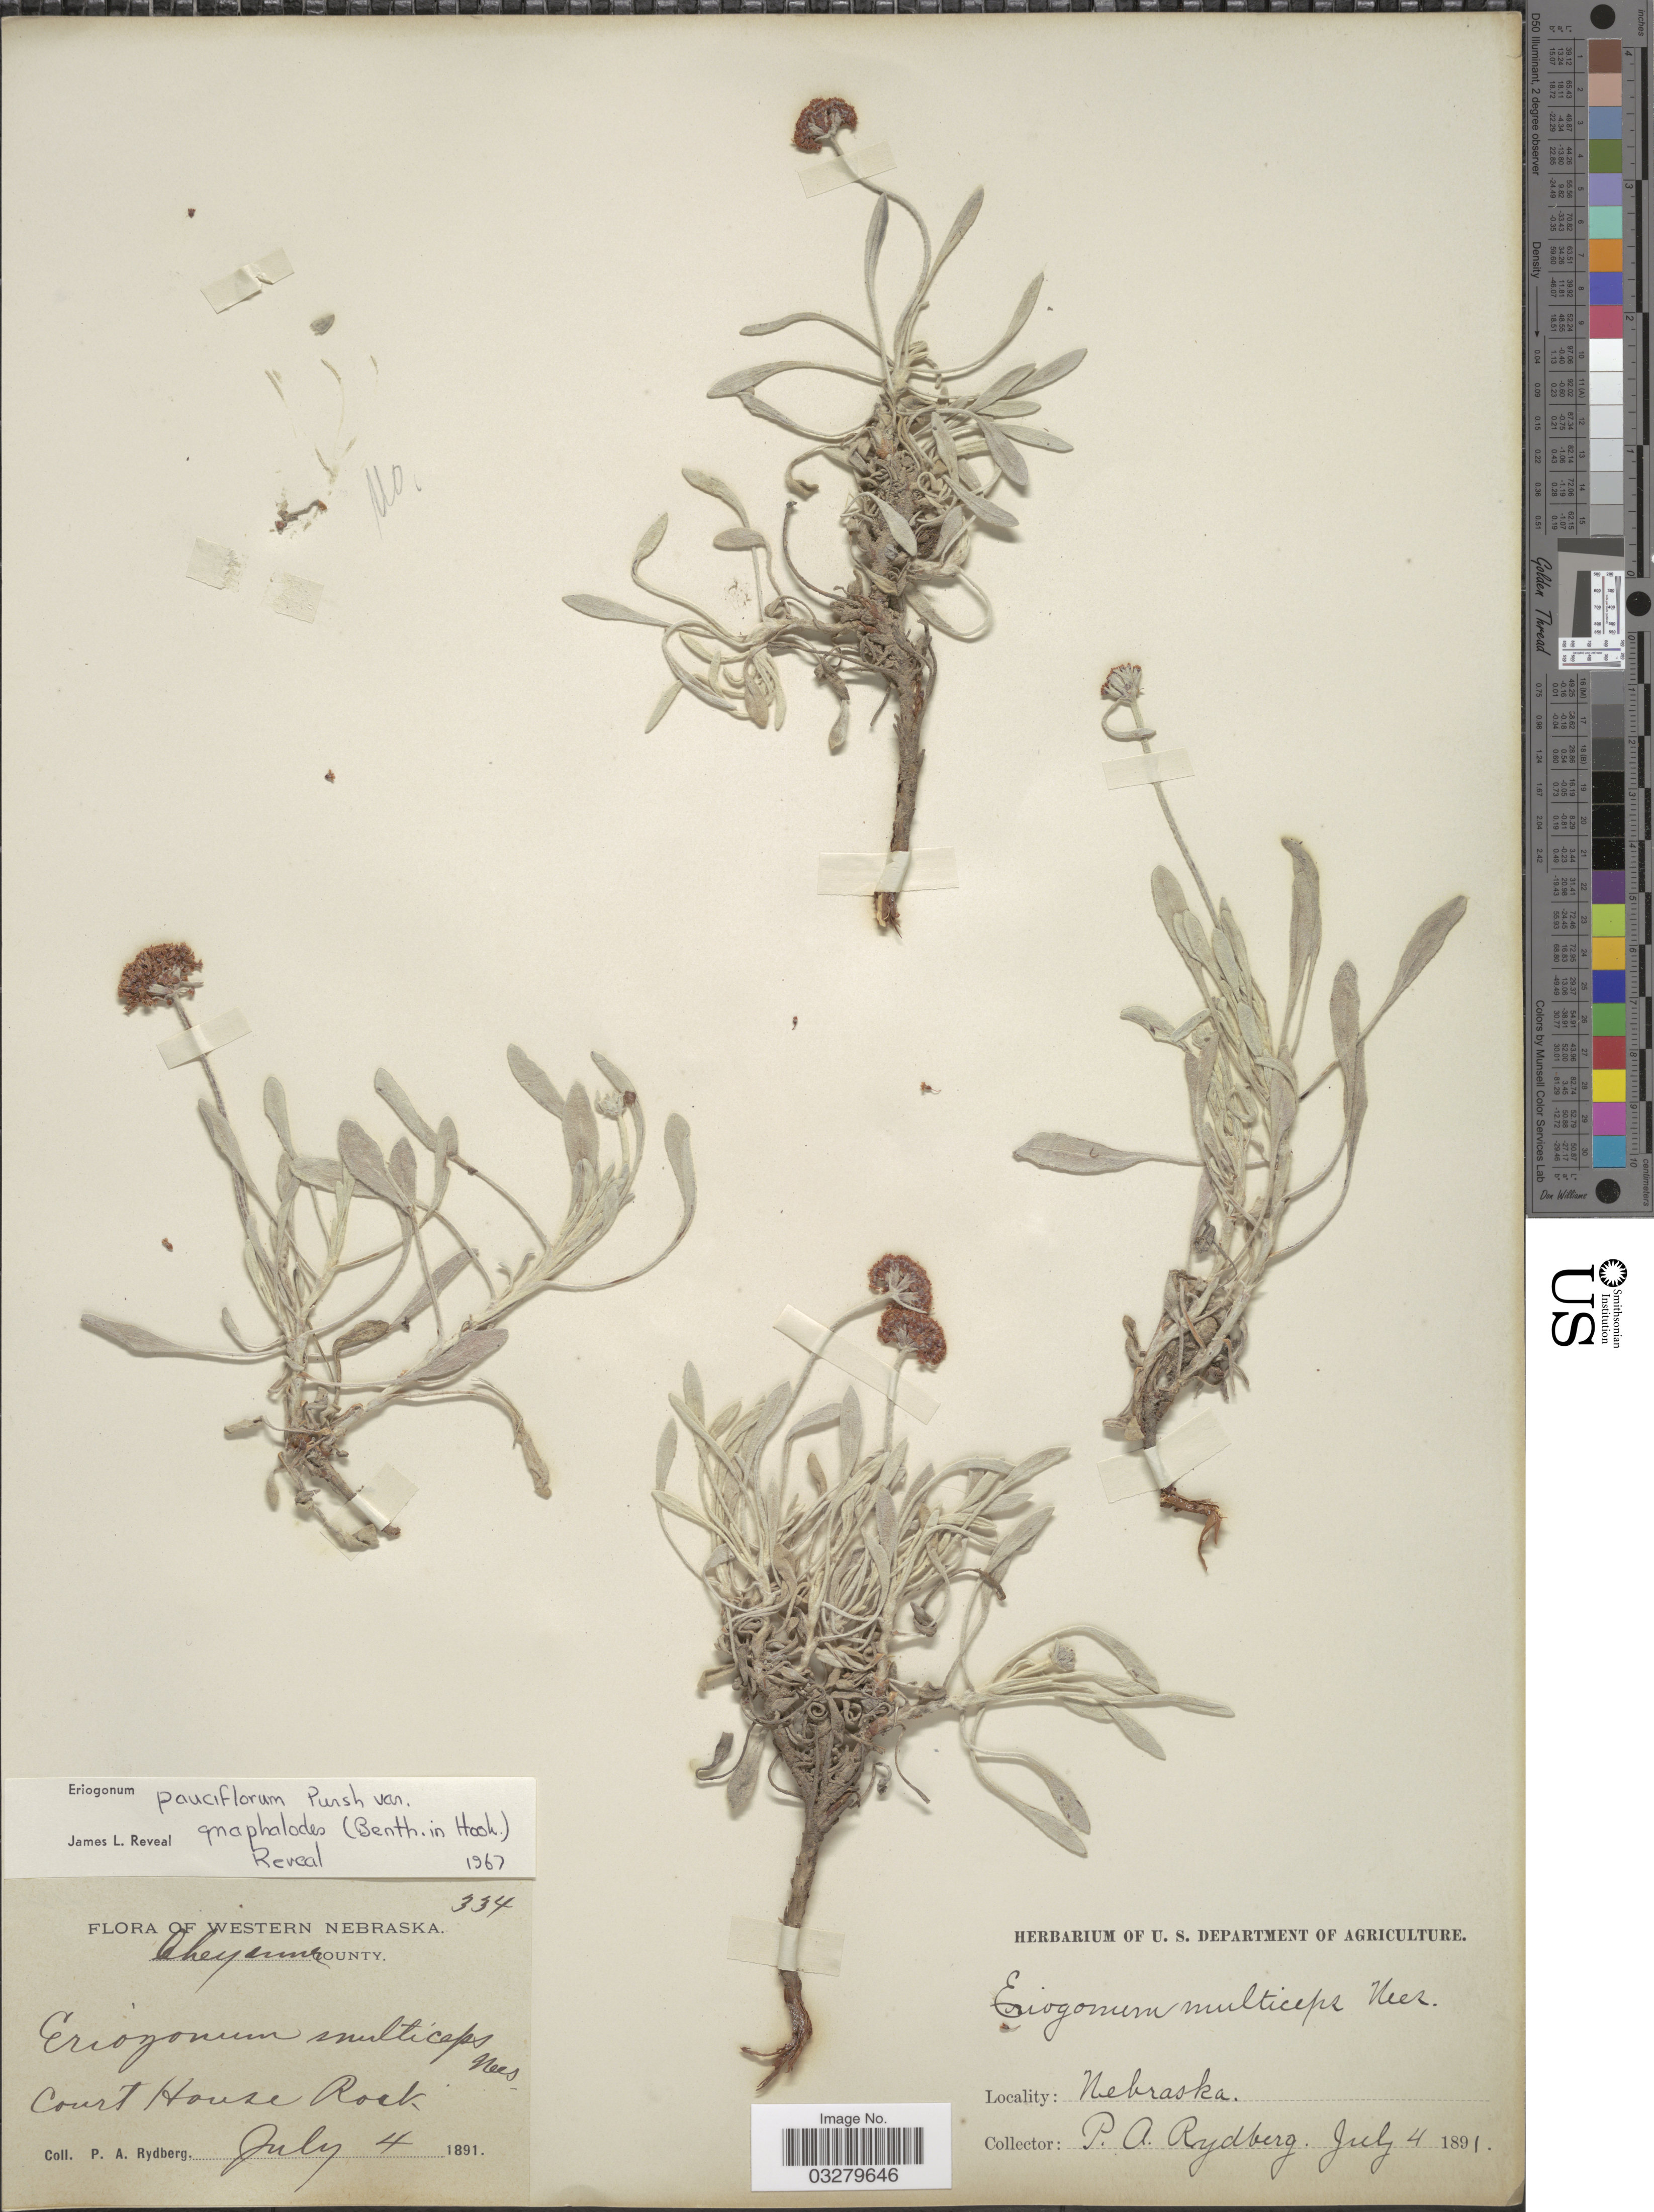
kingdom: Plantae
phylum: Tracheophyta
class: Magnoliopsida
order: Caryophyllales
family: Polygonaceae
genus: Eriogonum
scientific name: Eriogonum pauciflorum var. gnaphalodes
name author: (Benth.) Reveal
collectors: P. A. Rydberg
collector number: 334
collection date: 1891-07-04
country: United States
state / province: Nebraska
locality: Court House Rock.